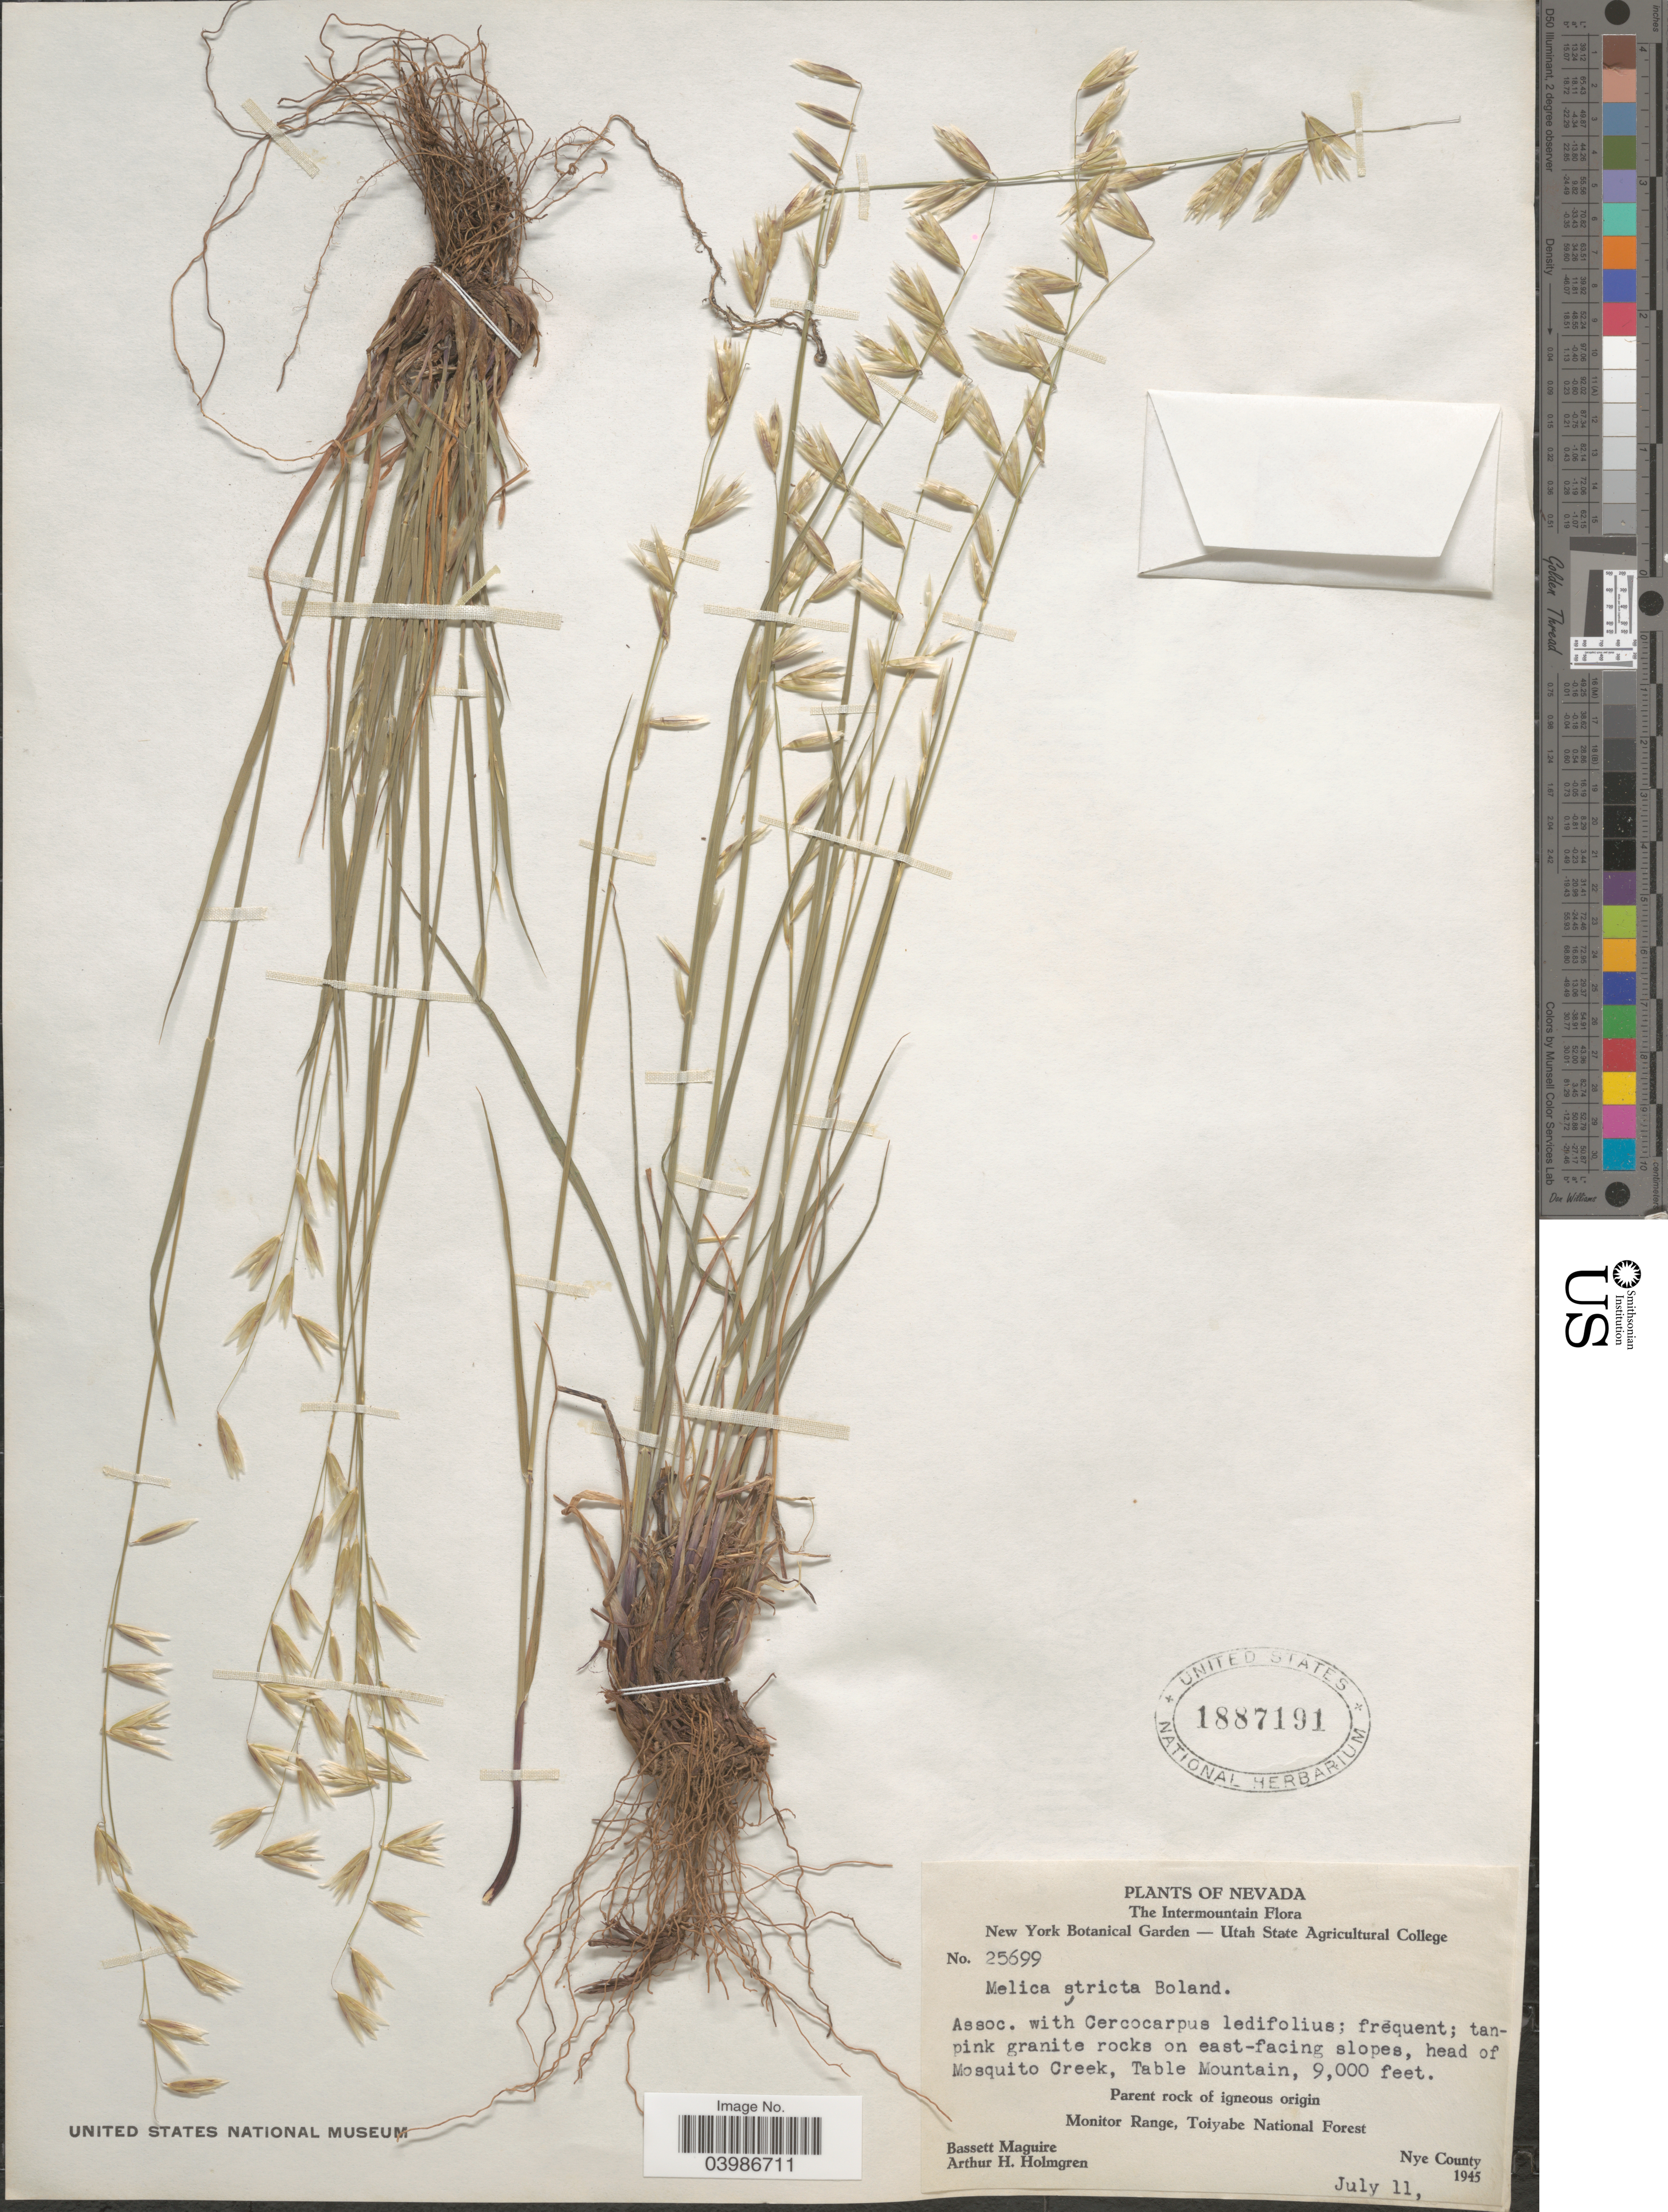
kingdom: Plantae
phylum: Tracheophyta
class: Liliopsida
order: Poales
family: Poaceae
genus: Melica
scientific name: Melica stricta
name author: Bol.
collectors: B. Maguire & A. H. Holmgren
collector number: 25699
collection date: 1945-07-11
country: United States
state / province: Nevada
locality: The Intermountain. On east-facing slopes, head of Mosquito Creek, Table Mountain. Monitor Range, Toiyabe National Forest. Nye County.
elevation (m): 2743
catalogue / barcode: US 1887191